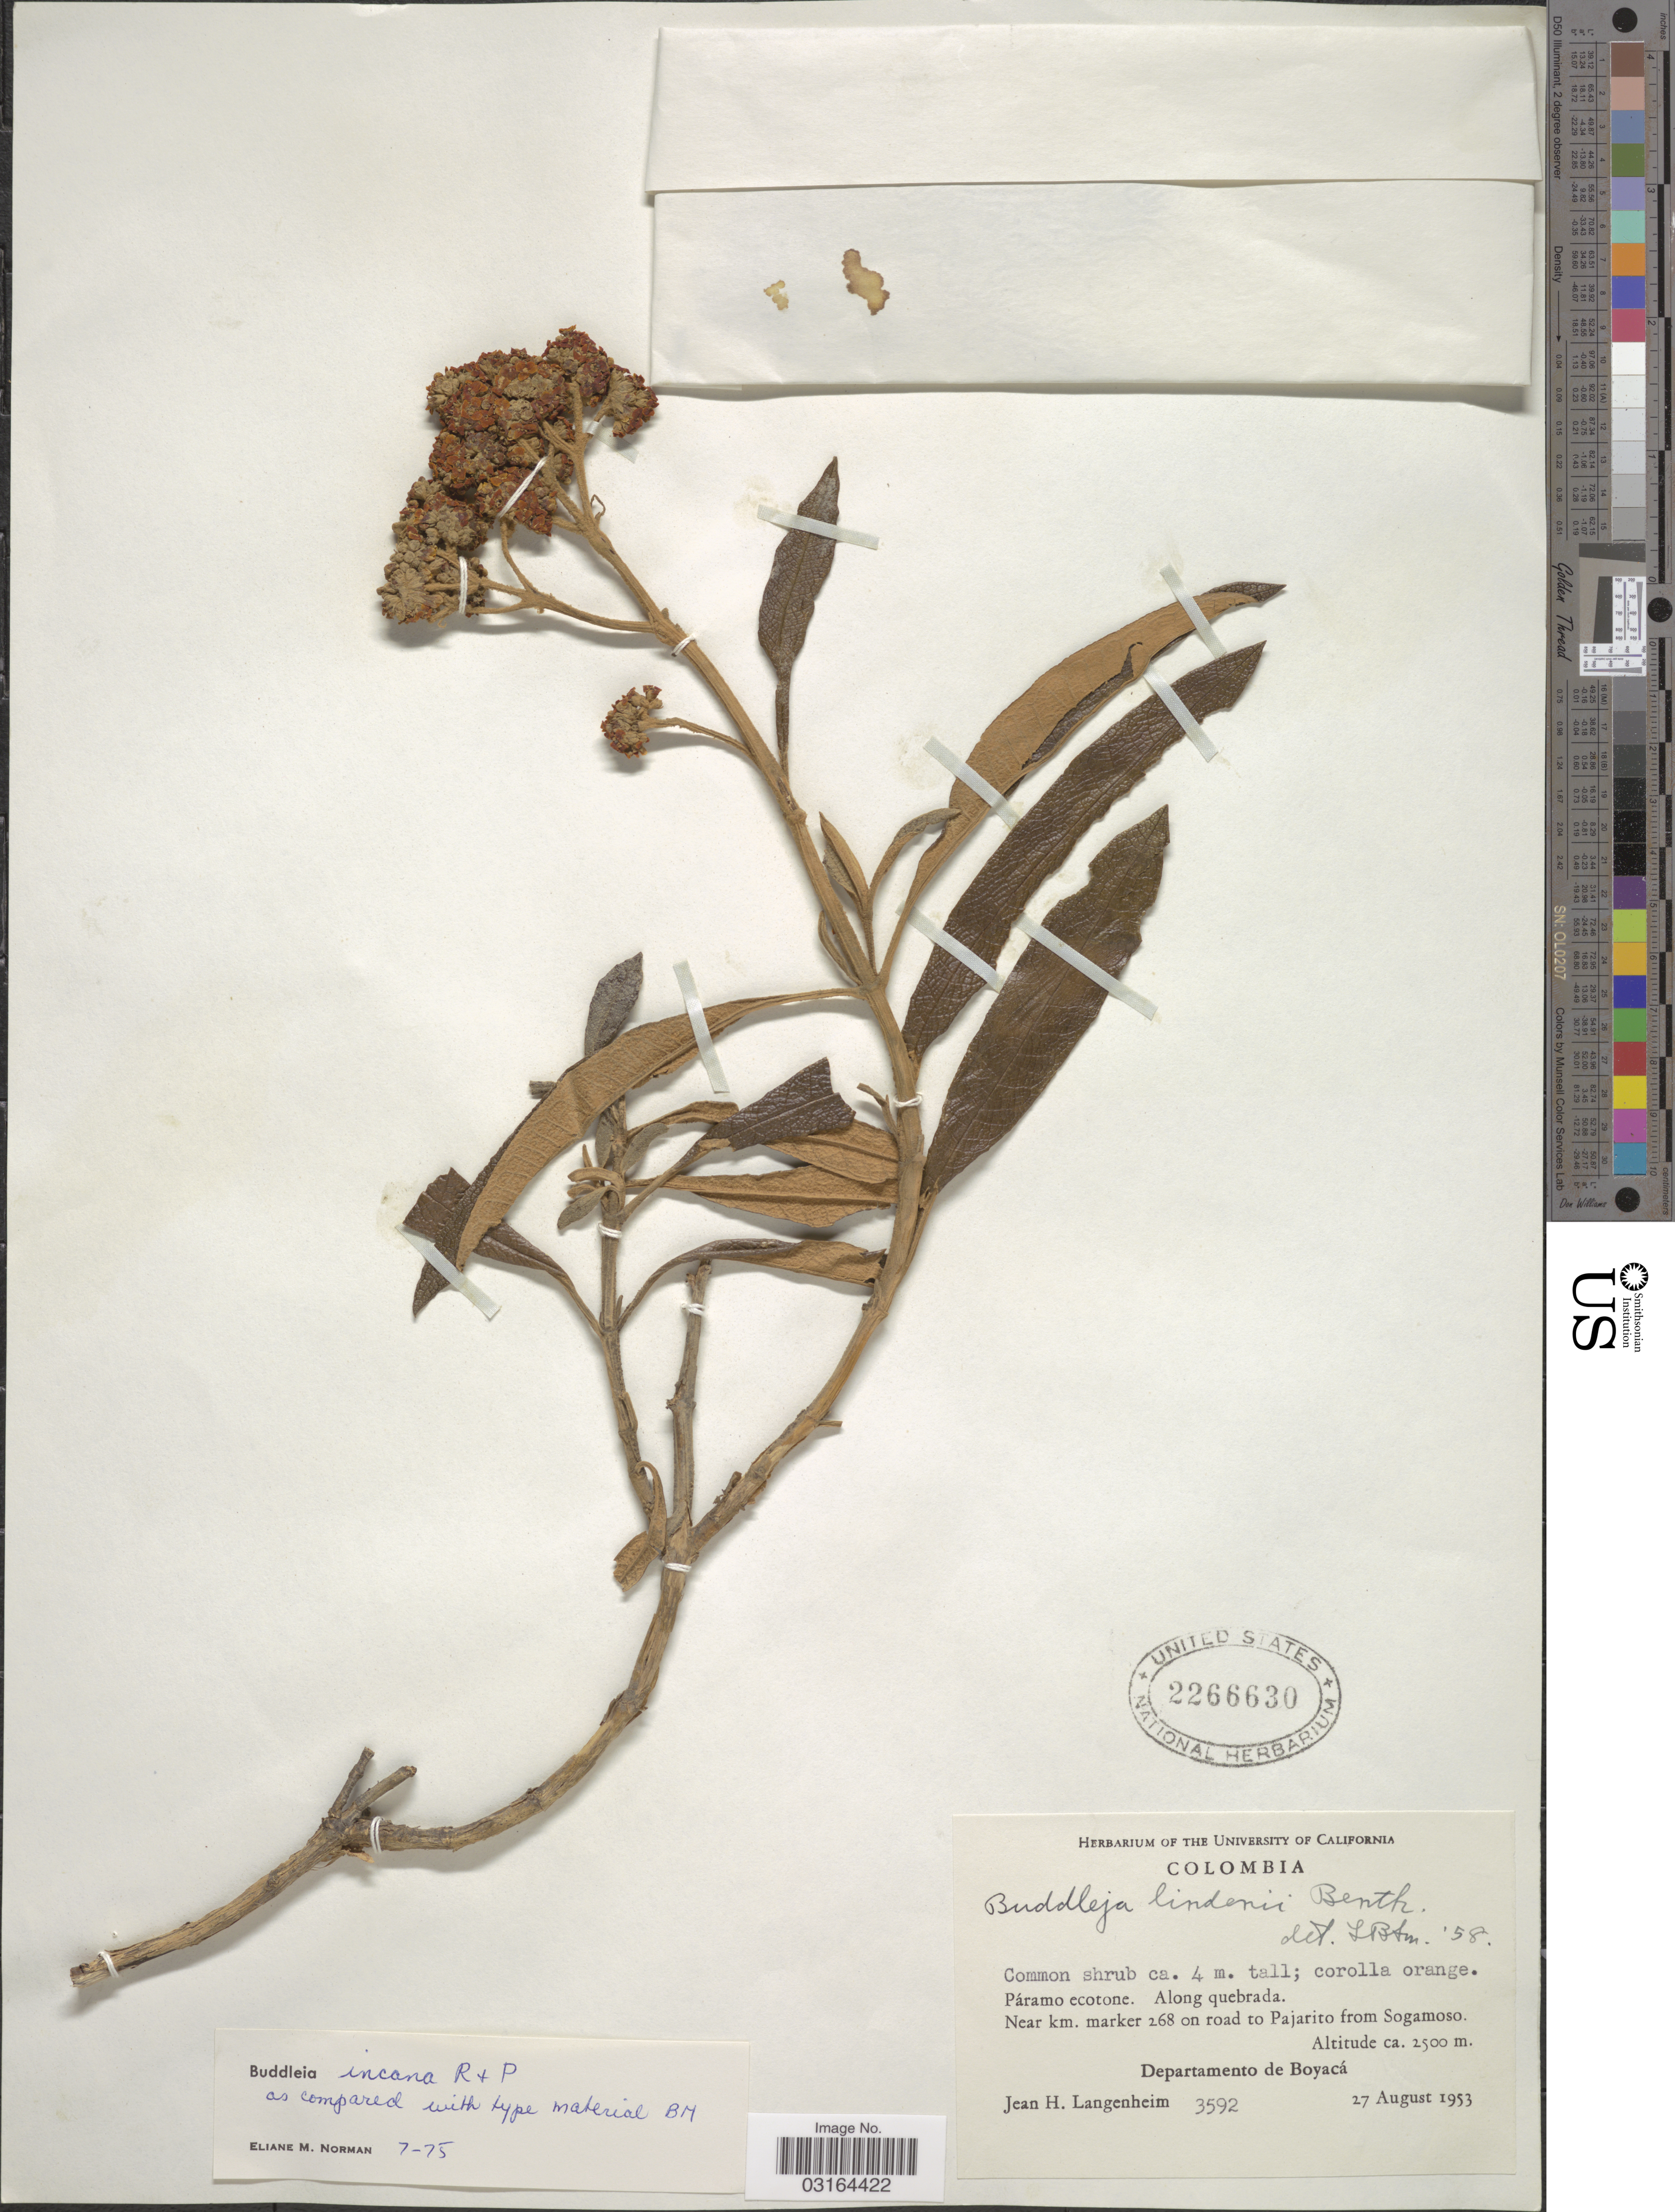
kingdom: Plantae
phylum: Tracheophyta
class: Magnoliopsida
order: Lamiales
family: Scrophulariaceae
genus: Buddleja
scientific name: Buddleja incana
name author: Ruiz & Pav.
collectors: J. H. Langenheim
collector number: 3592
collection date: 1953-08-27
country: Colombia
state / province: Boyacá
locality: Along quebrada, Near km. marker 268 on road to Pajarito from Sogamoso, Departamento de Boyacá.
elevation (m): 2500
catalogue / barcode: US 2266630